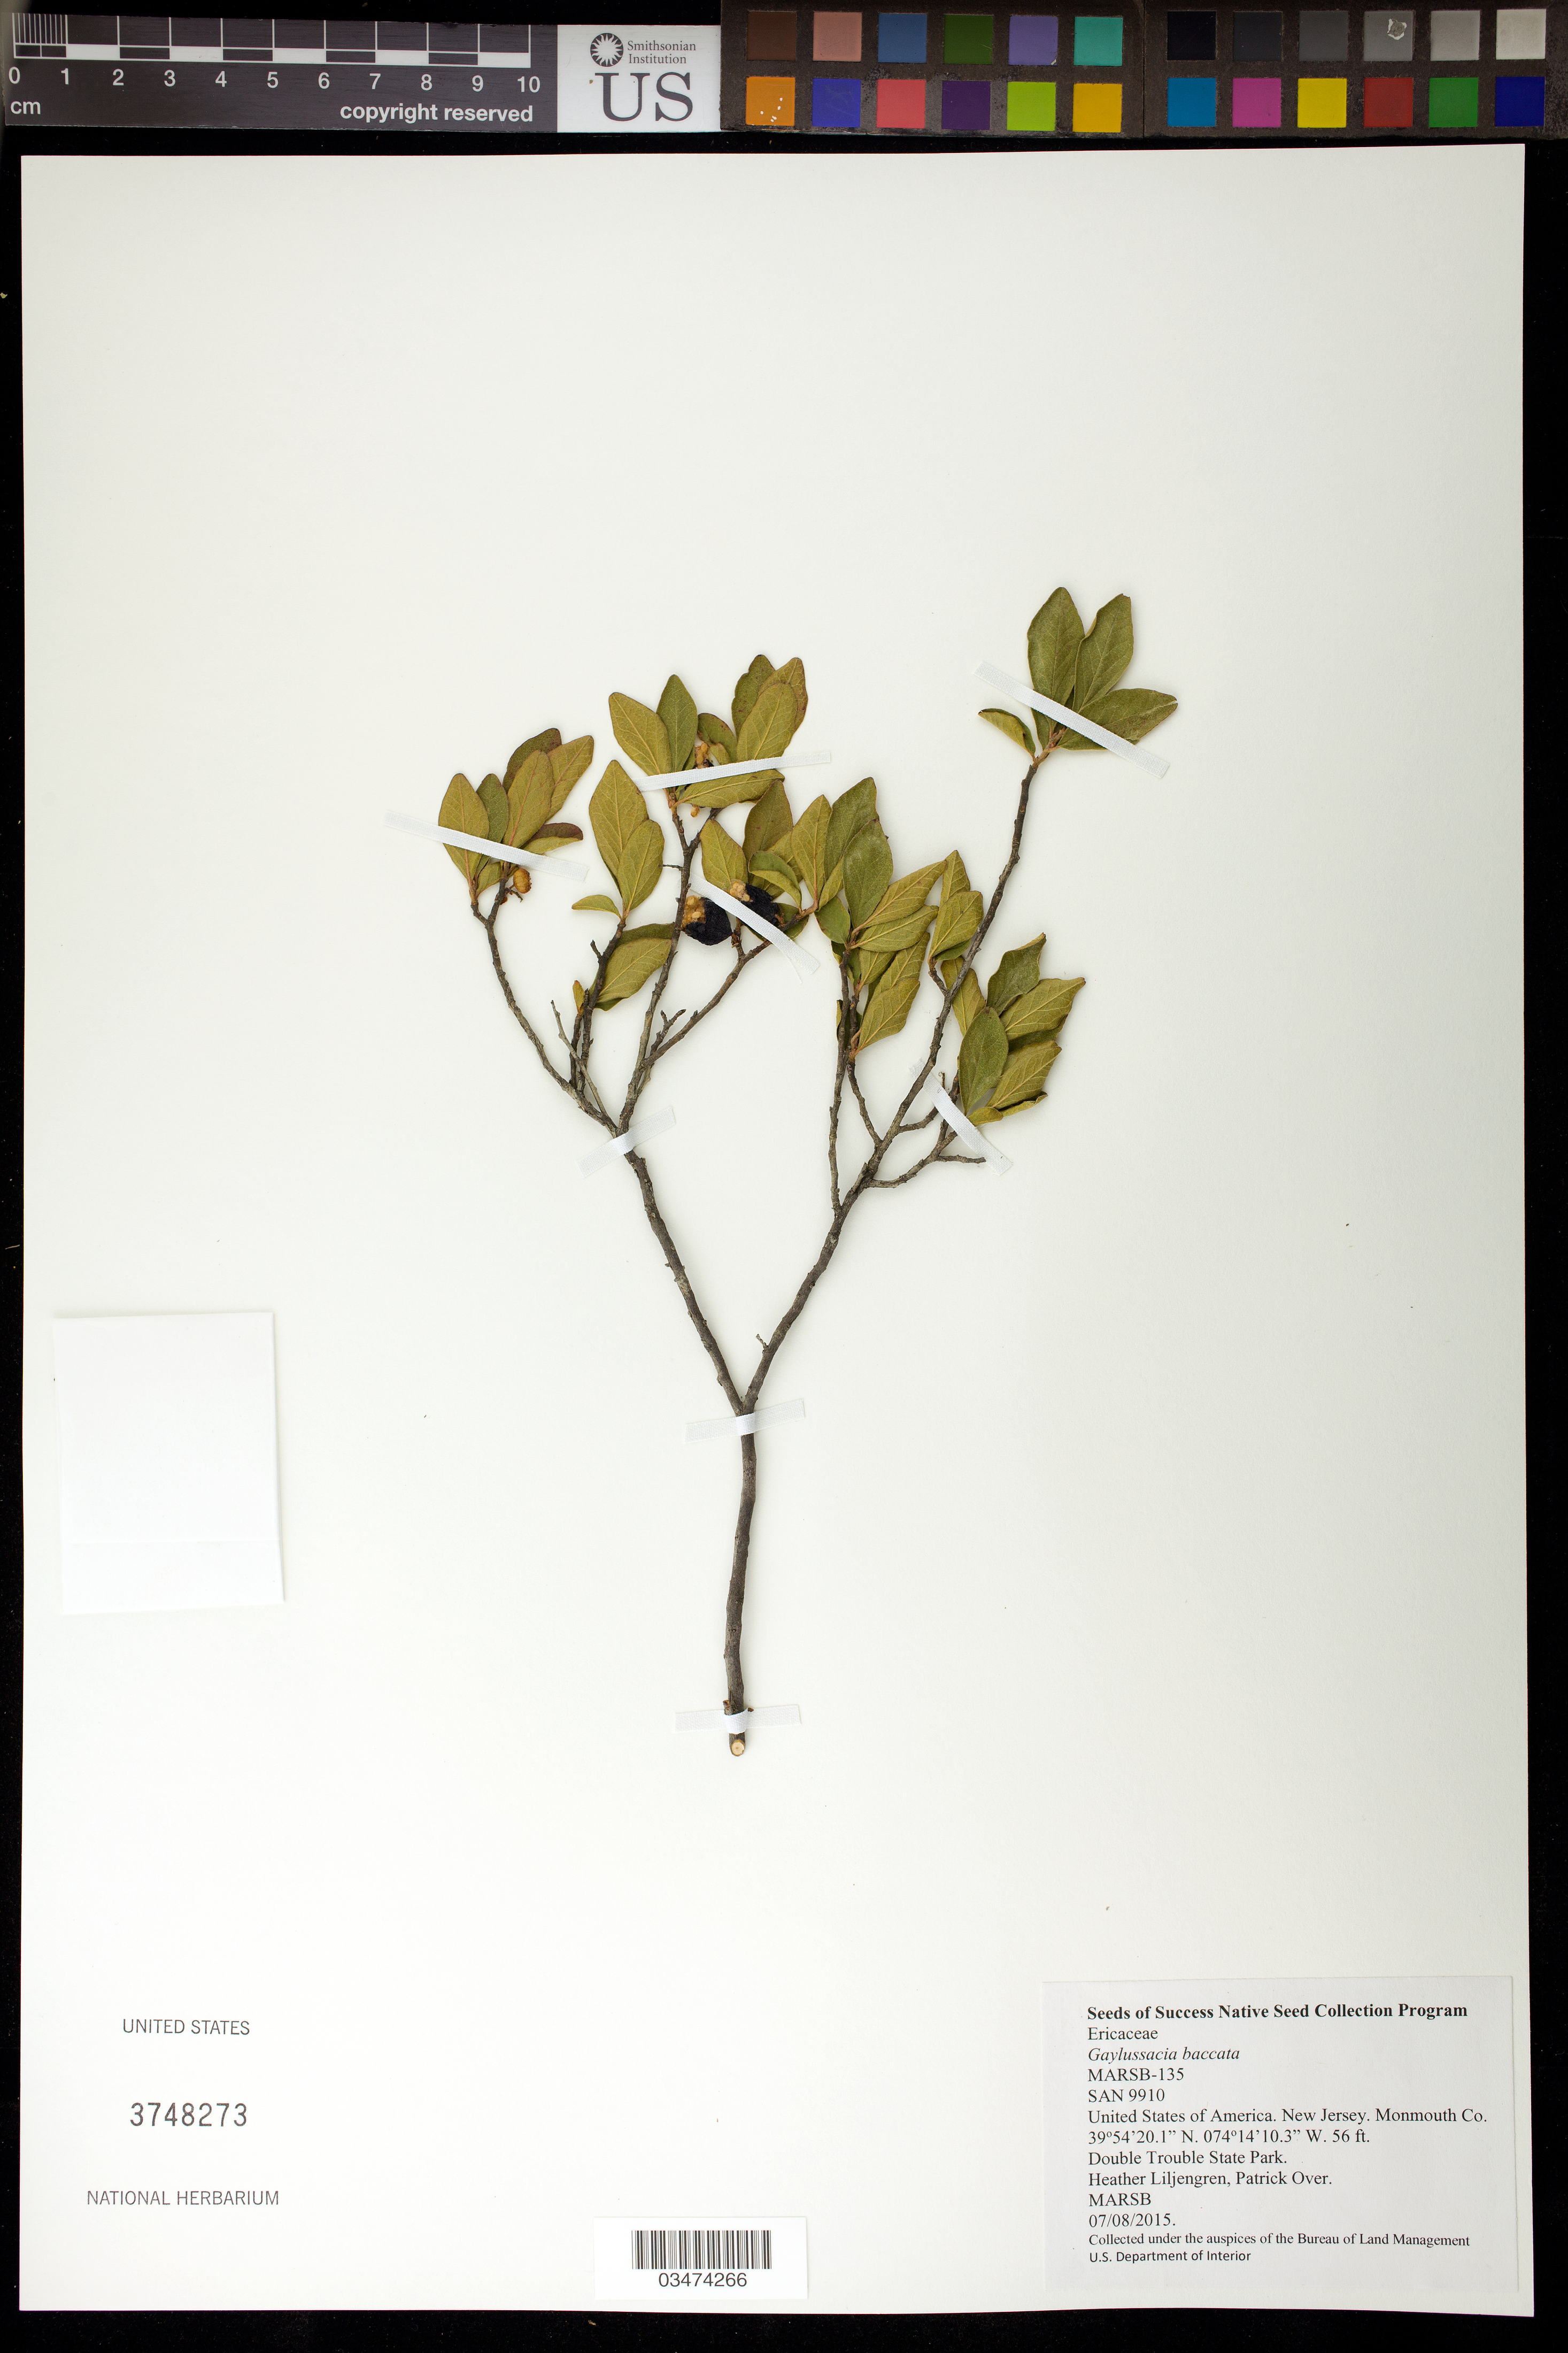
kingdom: Plantae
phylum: Tracheophyta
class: Magnoliopsida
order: Ericales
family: Ericaceae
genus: Gaylussacia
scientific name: Gaylussacia baccata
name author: (Wangenh.) K. Koch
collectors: H. Liljengren & P. Over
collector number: MARSB-135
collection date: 2015-07-08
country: United States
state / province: New Jersey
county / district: Monmouth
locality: Double Trouble State Park.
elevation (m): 17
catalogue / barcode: US 3748273